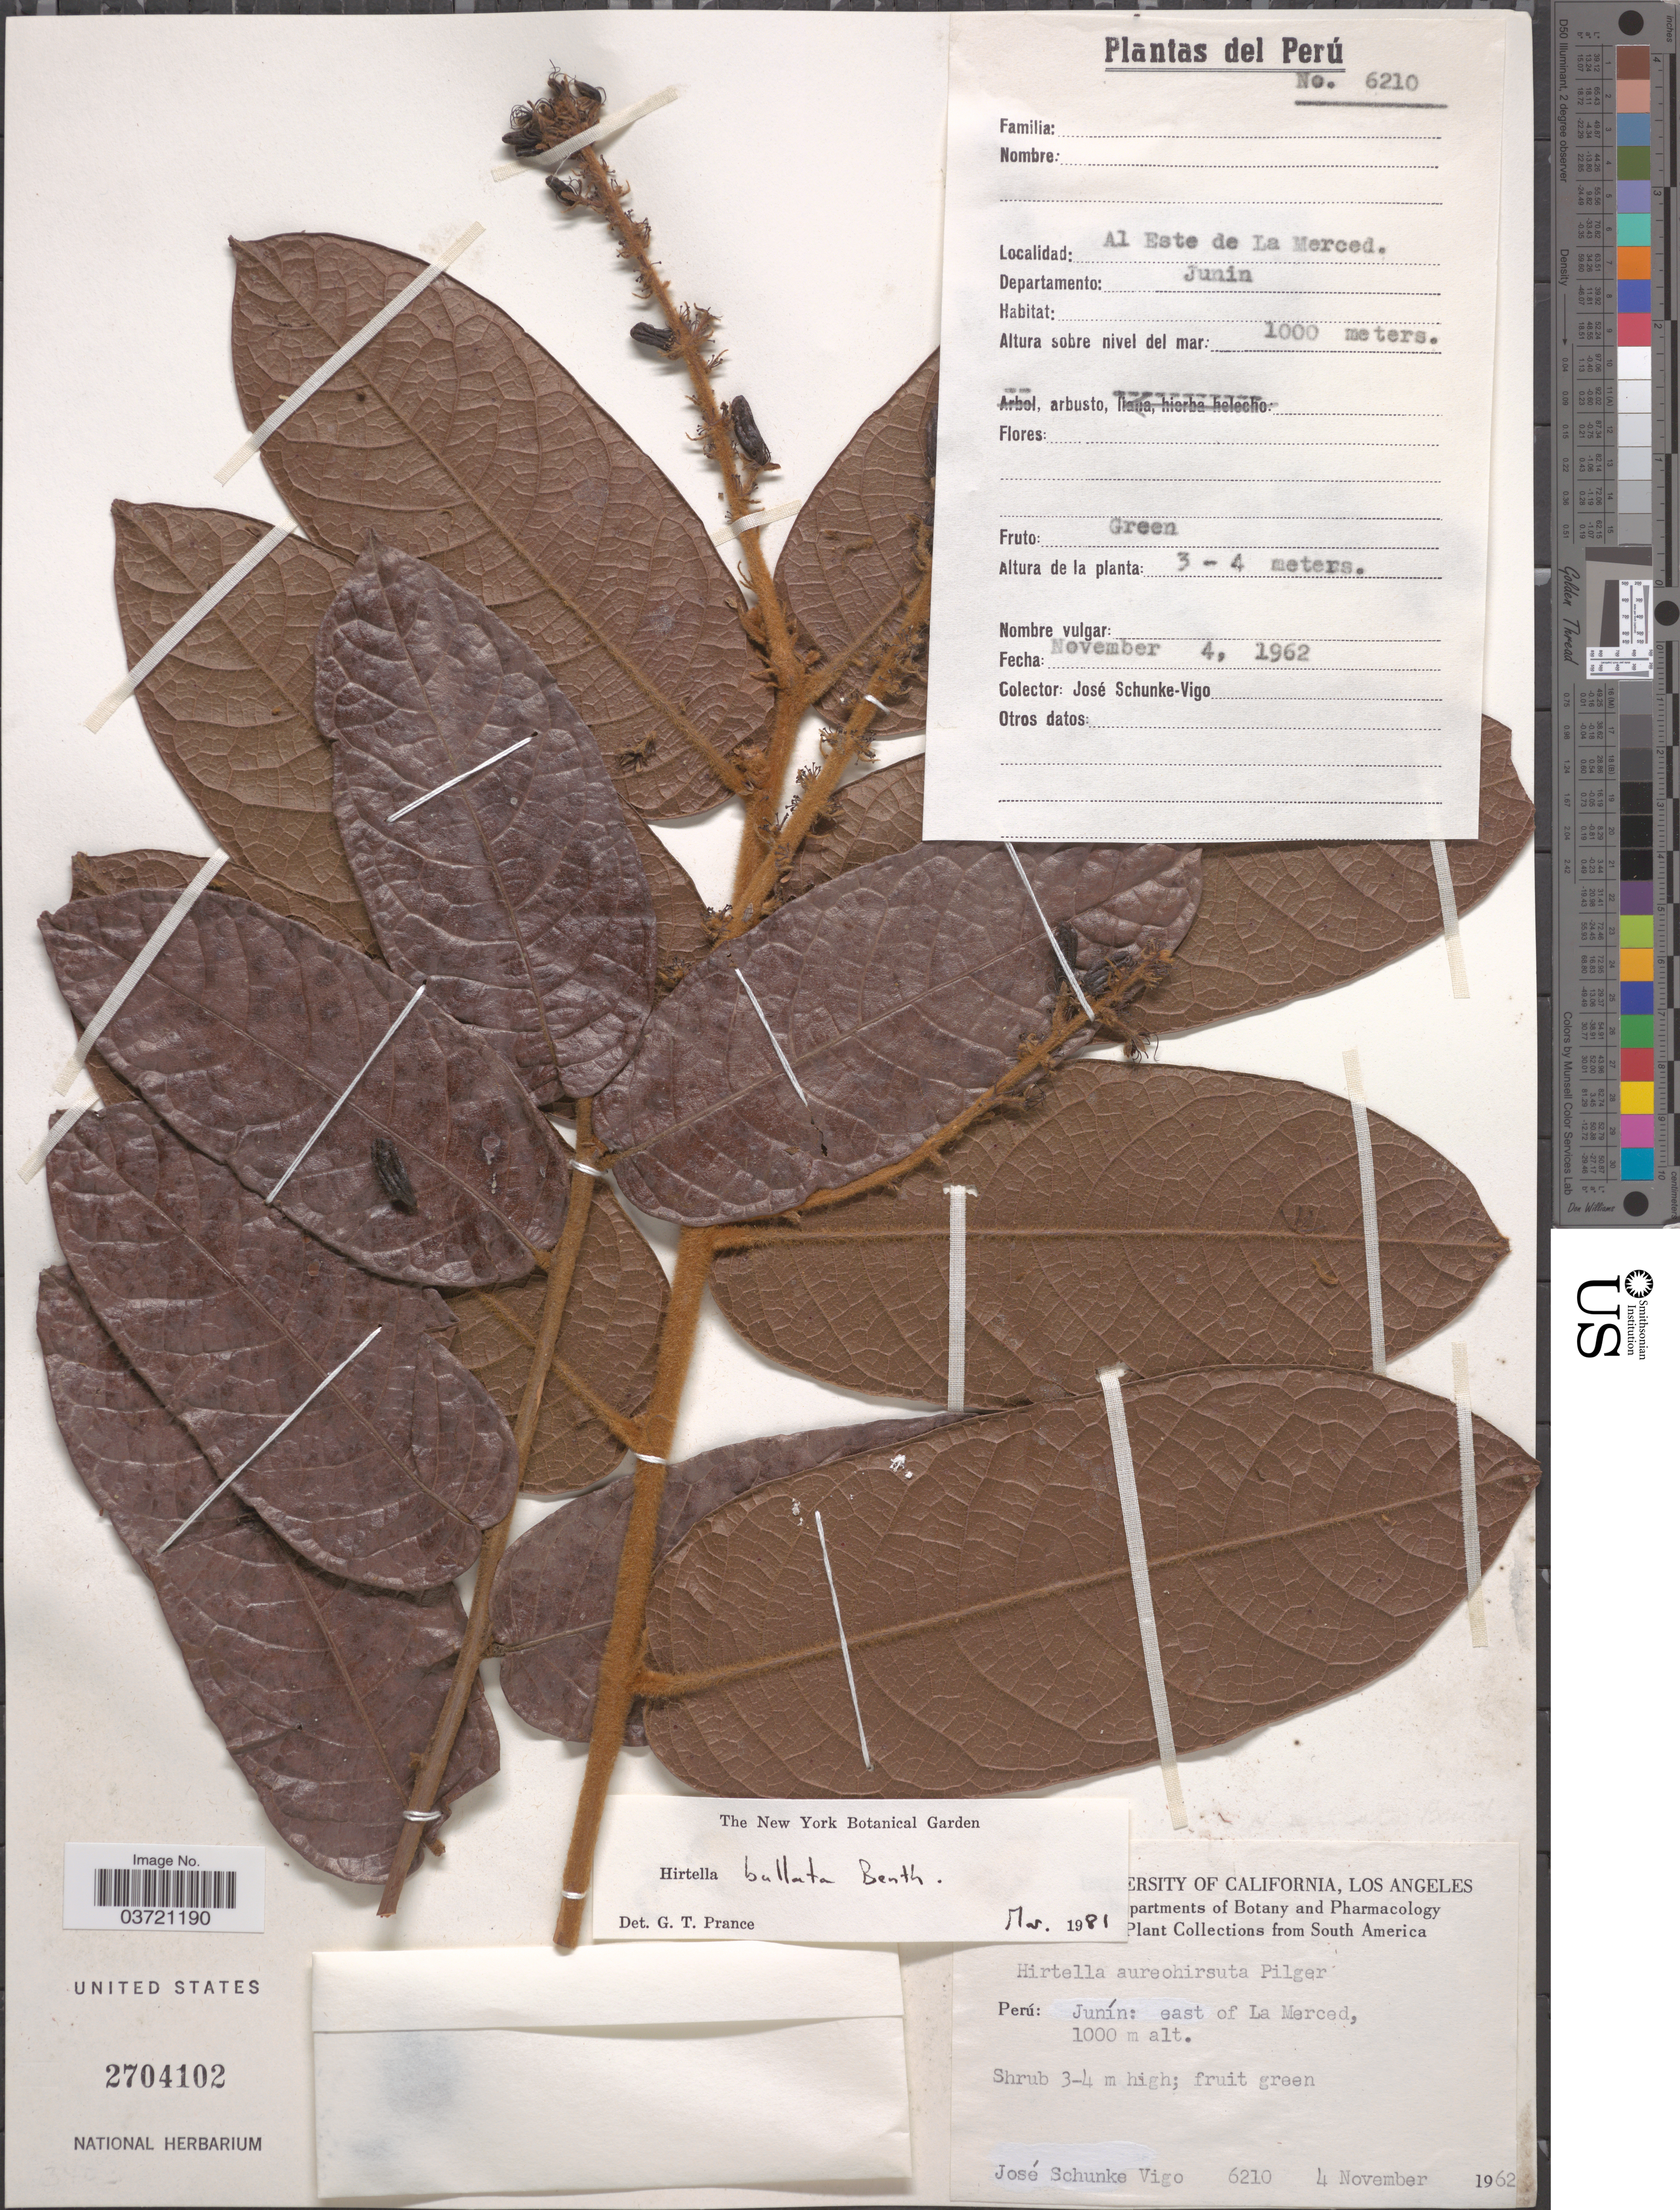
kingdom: Plantae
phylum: Tracheophyta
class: Magnoliopsida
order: Malpighiales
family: Chrysobalanaceae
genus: Hirtella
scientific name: Hirtella bullata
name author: Benth.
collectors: J. Schunke Vigo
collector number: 6210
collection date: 1962-11-04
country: Peru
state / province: Junín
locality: East of La Merced.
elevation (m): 1000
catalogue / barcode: US 2704102